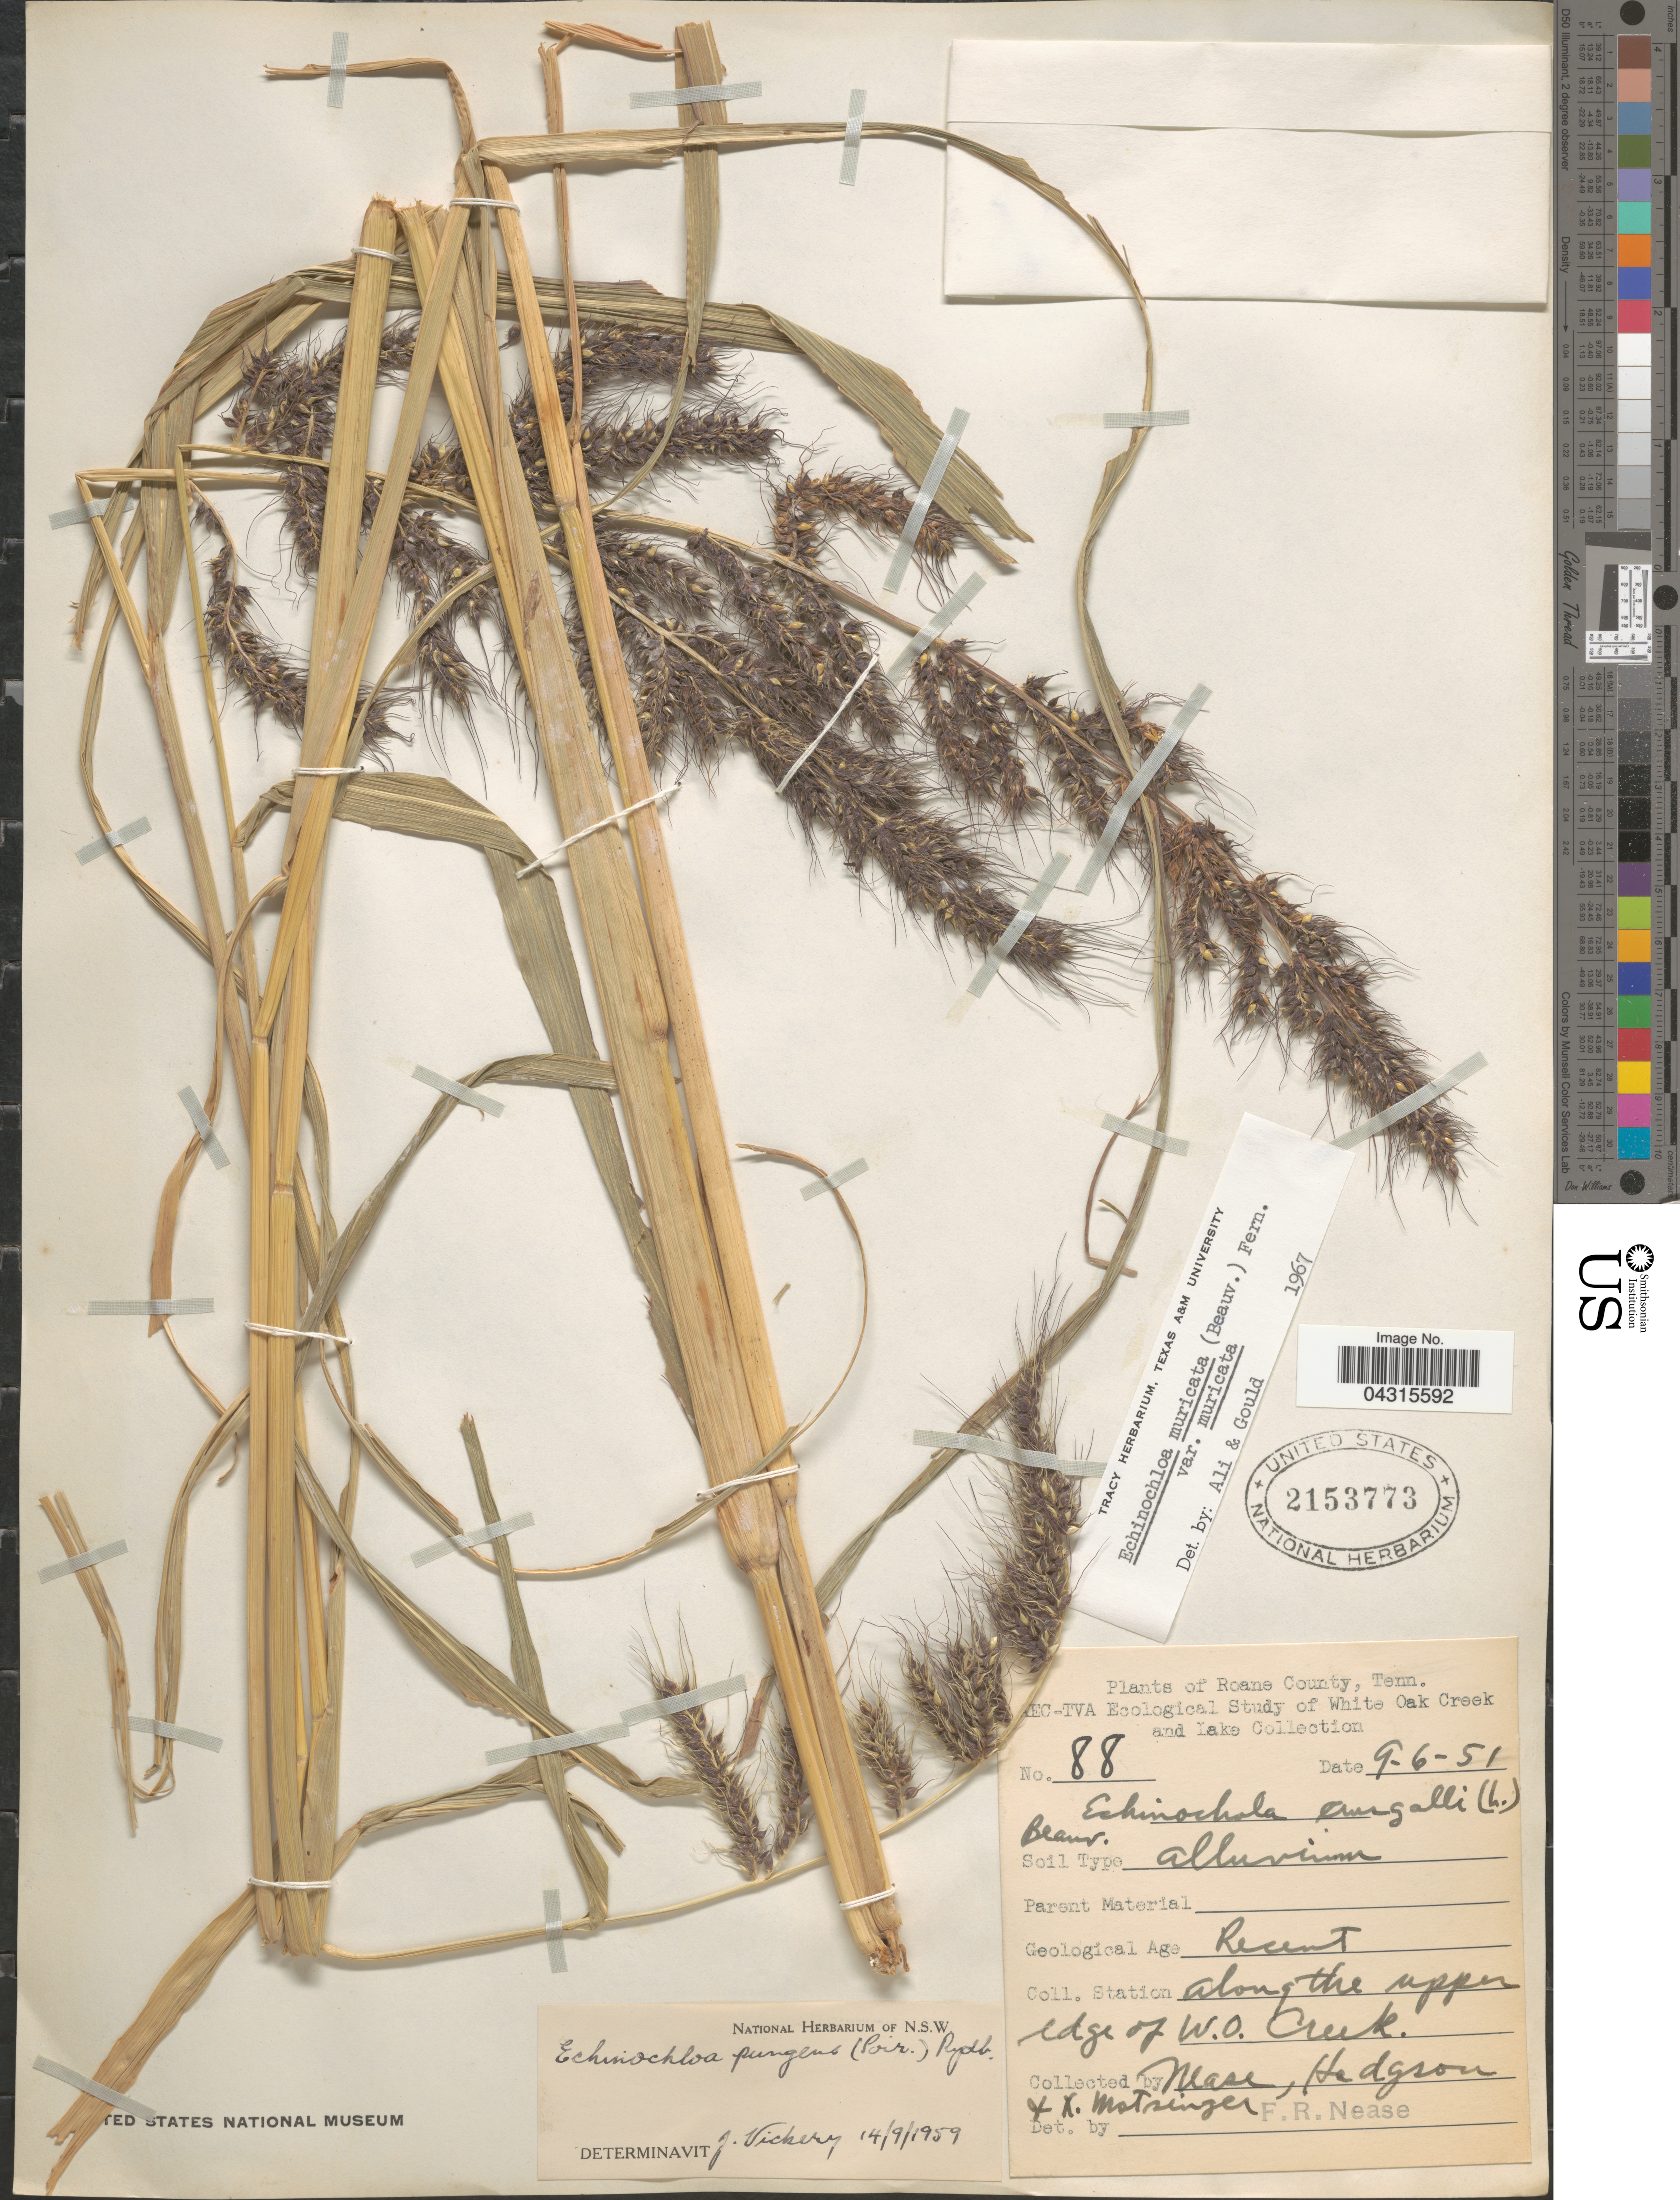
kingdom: Plantae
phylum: Tracheophyta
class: Liliopsida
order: Poales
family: Poaceae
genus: Echinochloa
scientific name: Echinochloa muricata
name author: (P. Beauv.) Fernald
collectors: F. Nease, -. Hodgson & X. Motsinger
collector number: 88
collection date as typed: Transcribed d/m/y: 6/9/51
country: United States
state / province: Tennessee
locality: Roane County. Along the upper edge of W.O. Creek.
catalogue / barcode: US 2153773